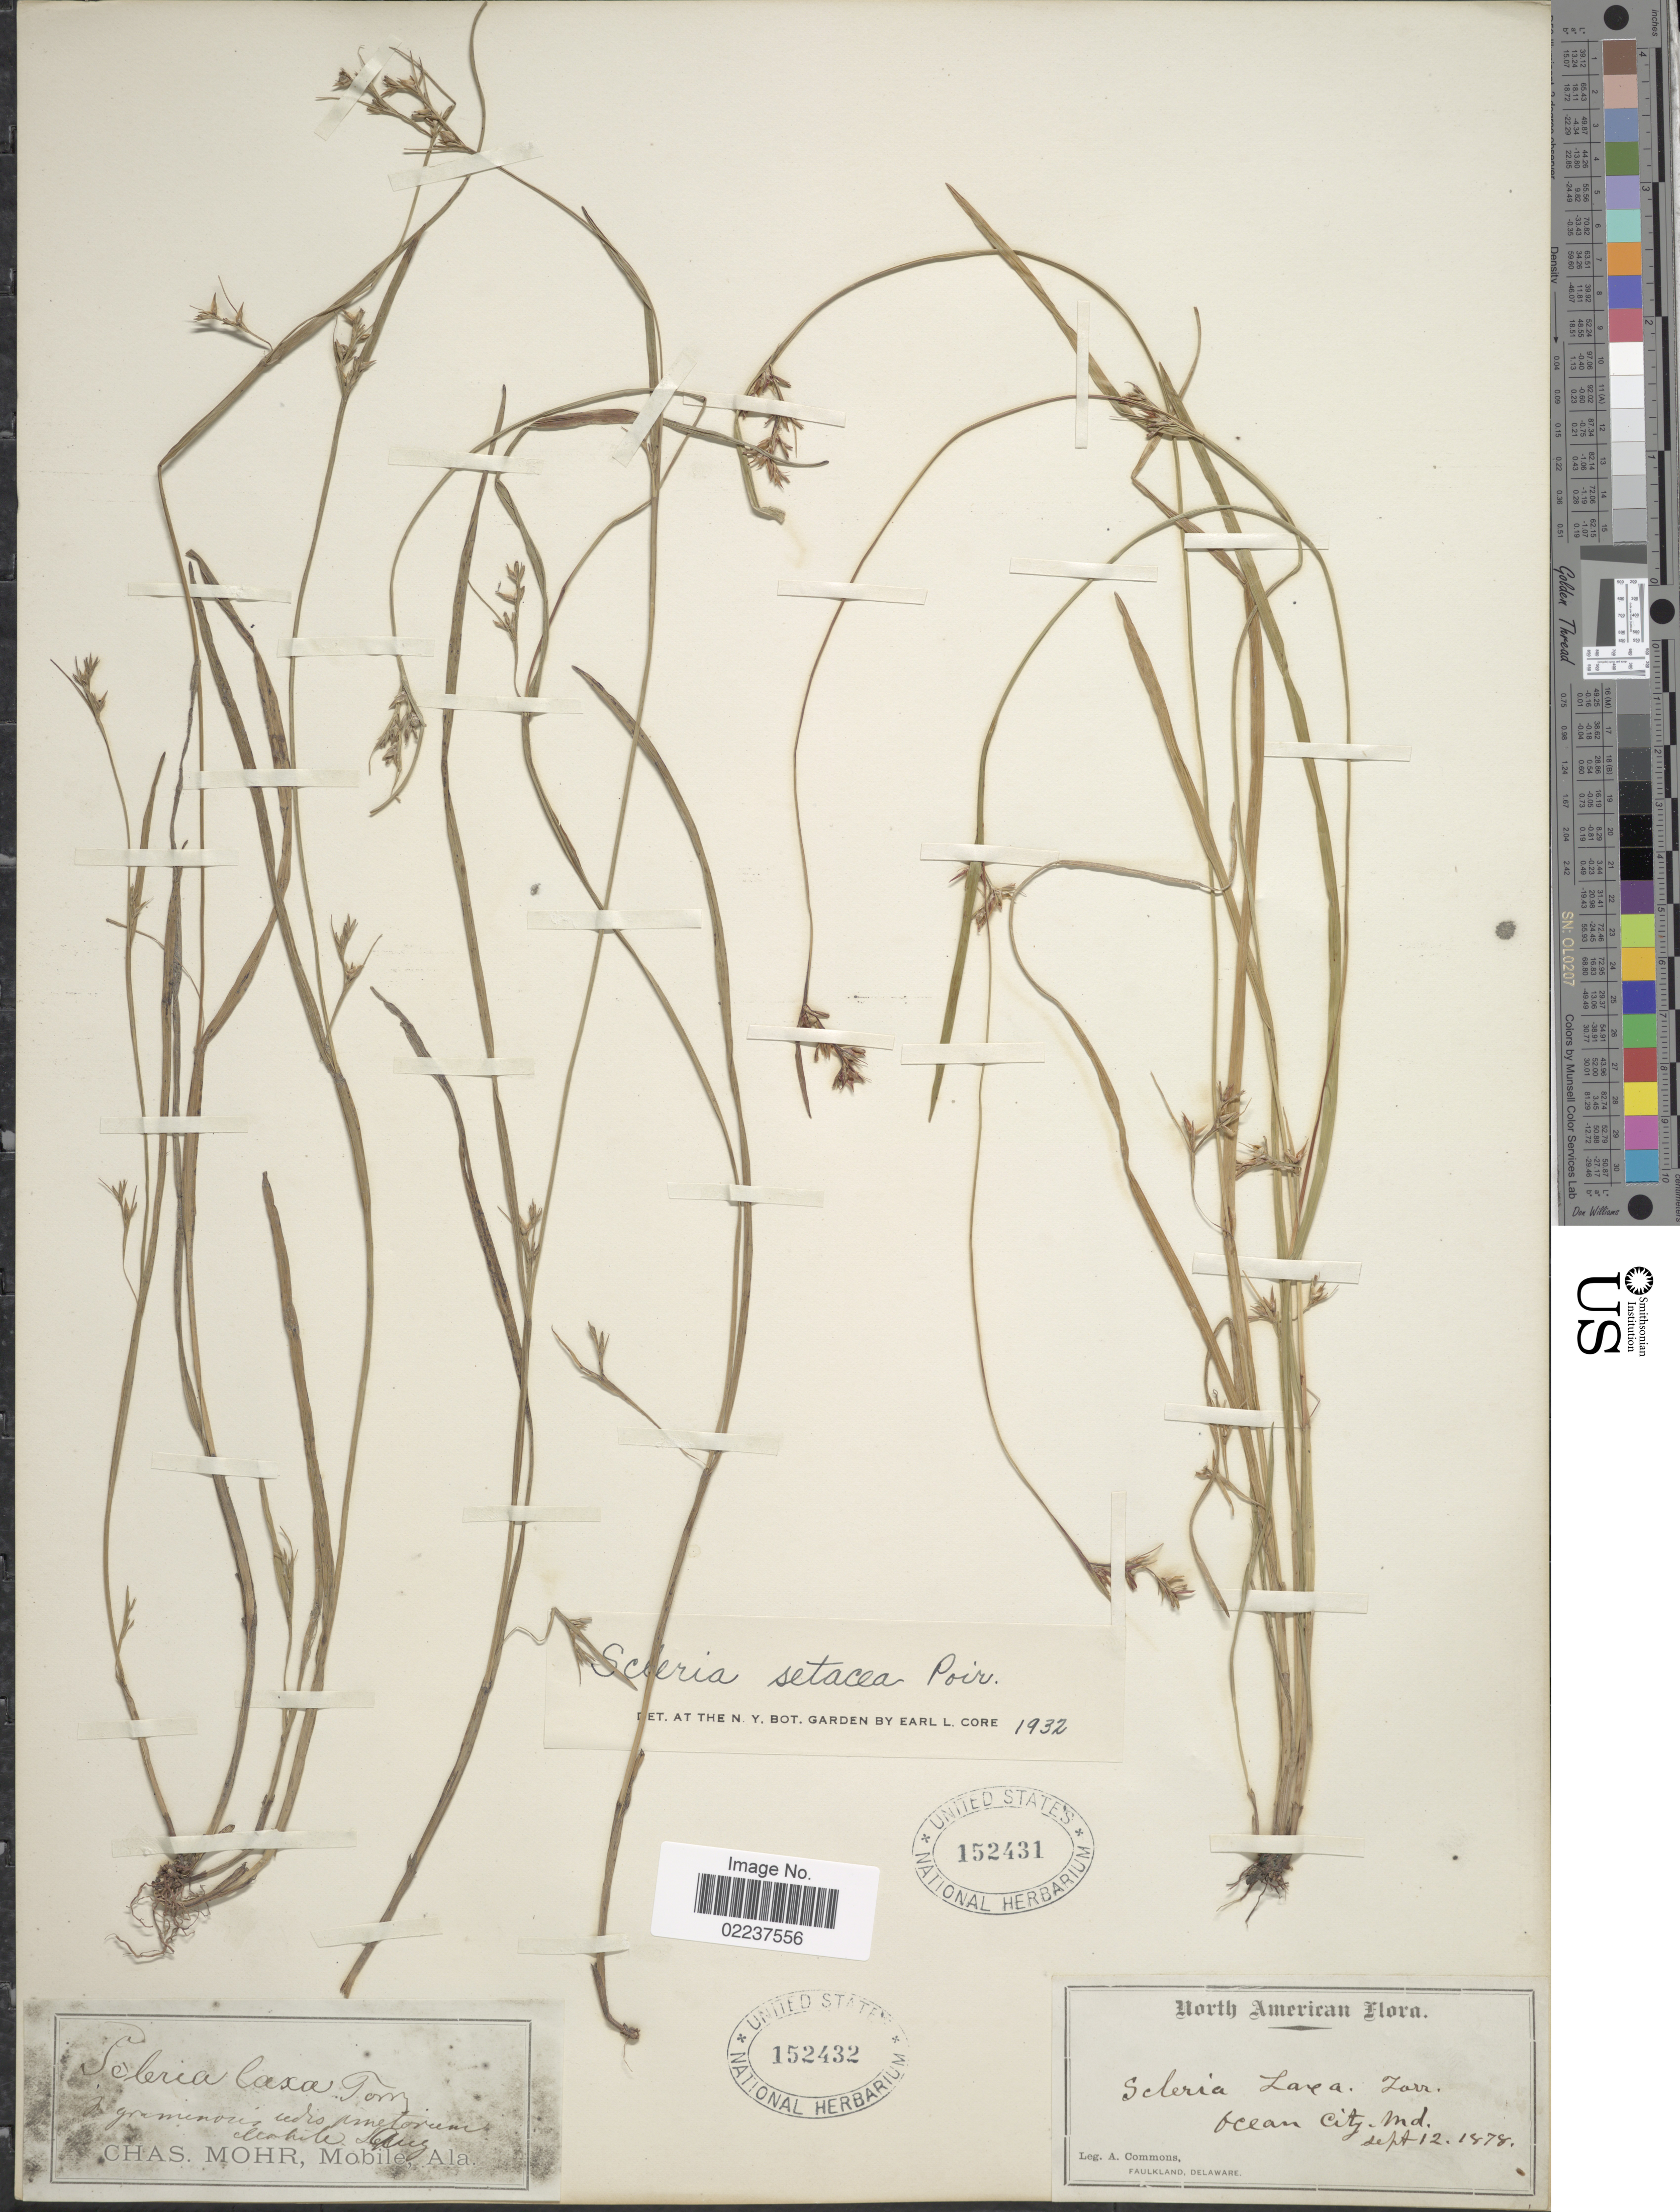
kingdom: Plantae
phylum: Tracheophyta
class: Liliopsida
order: Poales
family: Cyperaceae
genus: Scleria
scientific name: Scleria muehlenbergii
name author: Steud.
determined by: Strong, Mark T., (BOT), Smithsonian Institution - National Museum of Natural History (UNITED STATES)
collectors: Mohr, C. T. (herbarium)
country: United States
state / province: Alabama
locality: Mobile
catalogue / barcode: US 152432